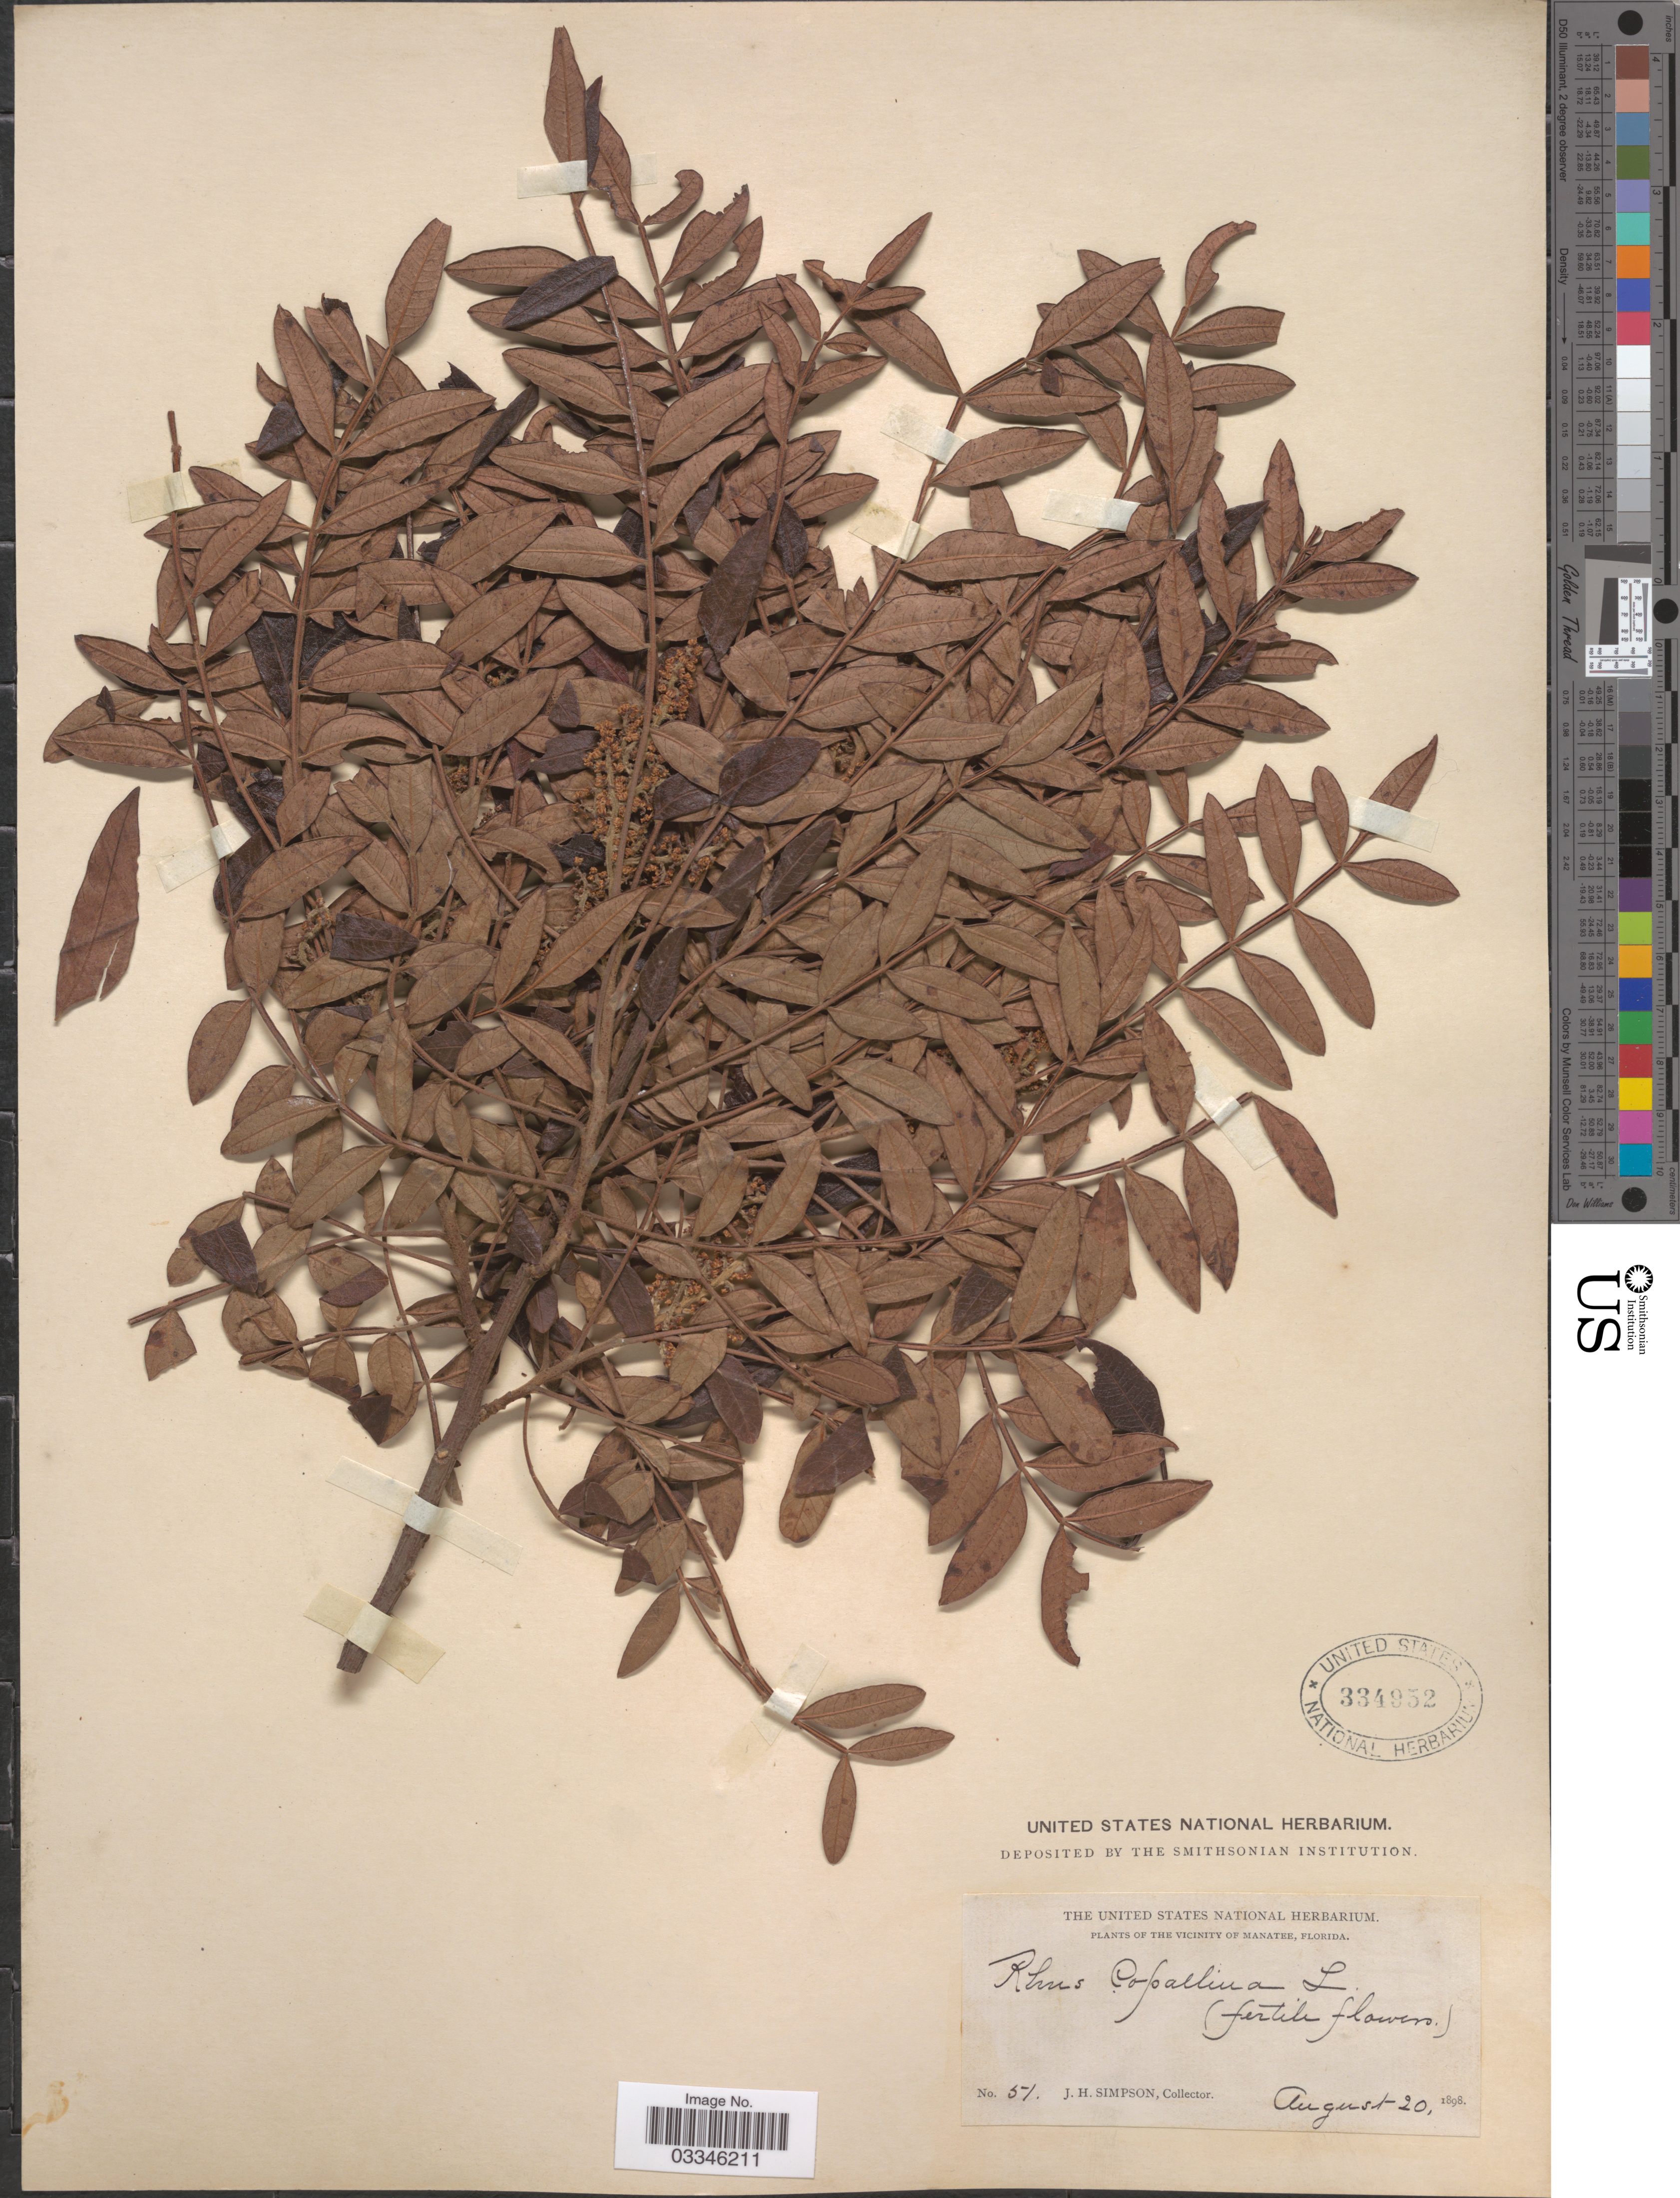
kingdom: Plantae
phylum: Tracheophyta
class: Magnoliopsida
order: Sapindales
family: Anacardiaceae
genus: Rhus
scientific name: Rhus leucantha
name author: Jacq.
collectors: J. H. Simpson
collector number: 51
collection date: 1898-08-20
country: United States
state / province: Florida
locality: The Vicinity of Manatee.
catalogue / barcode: US 334952